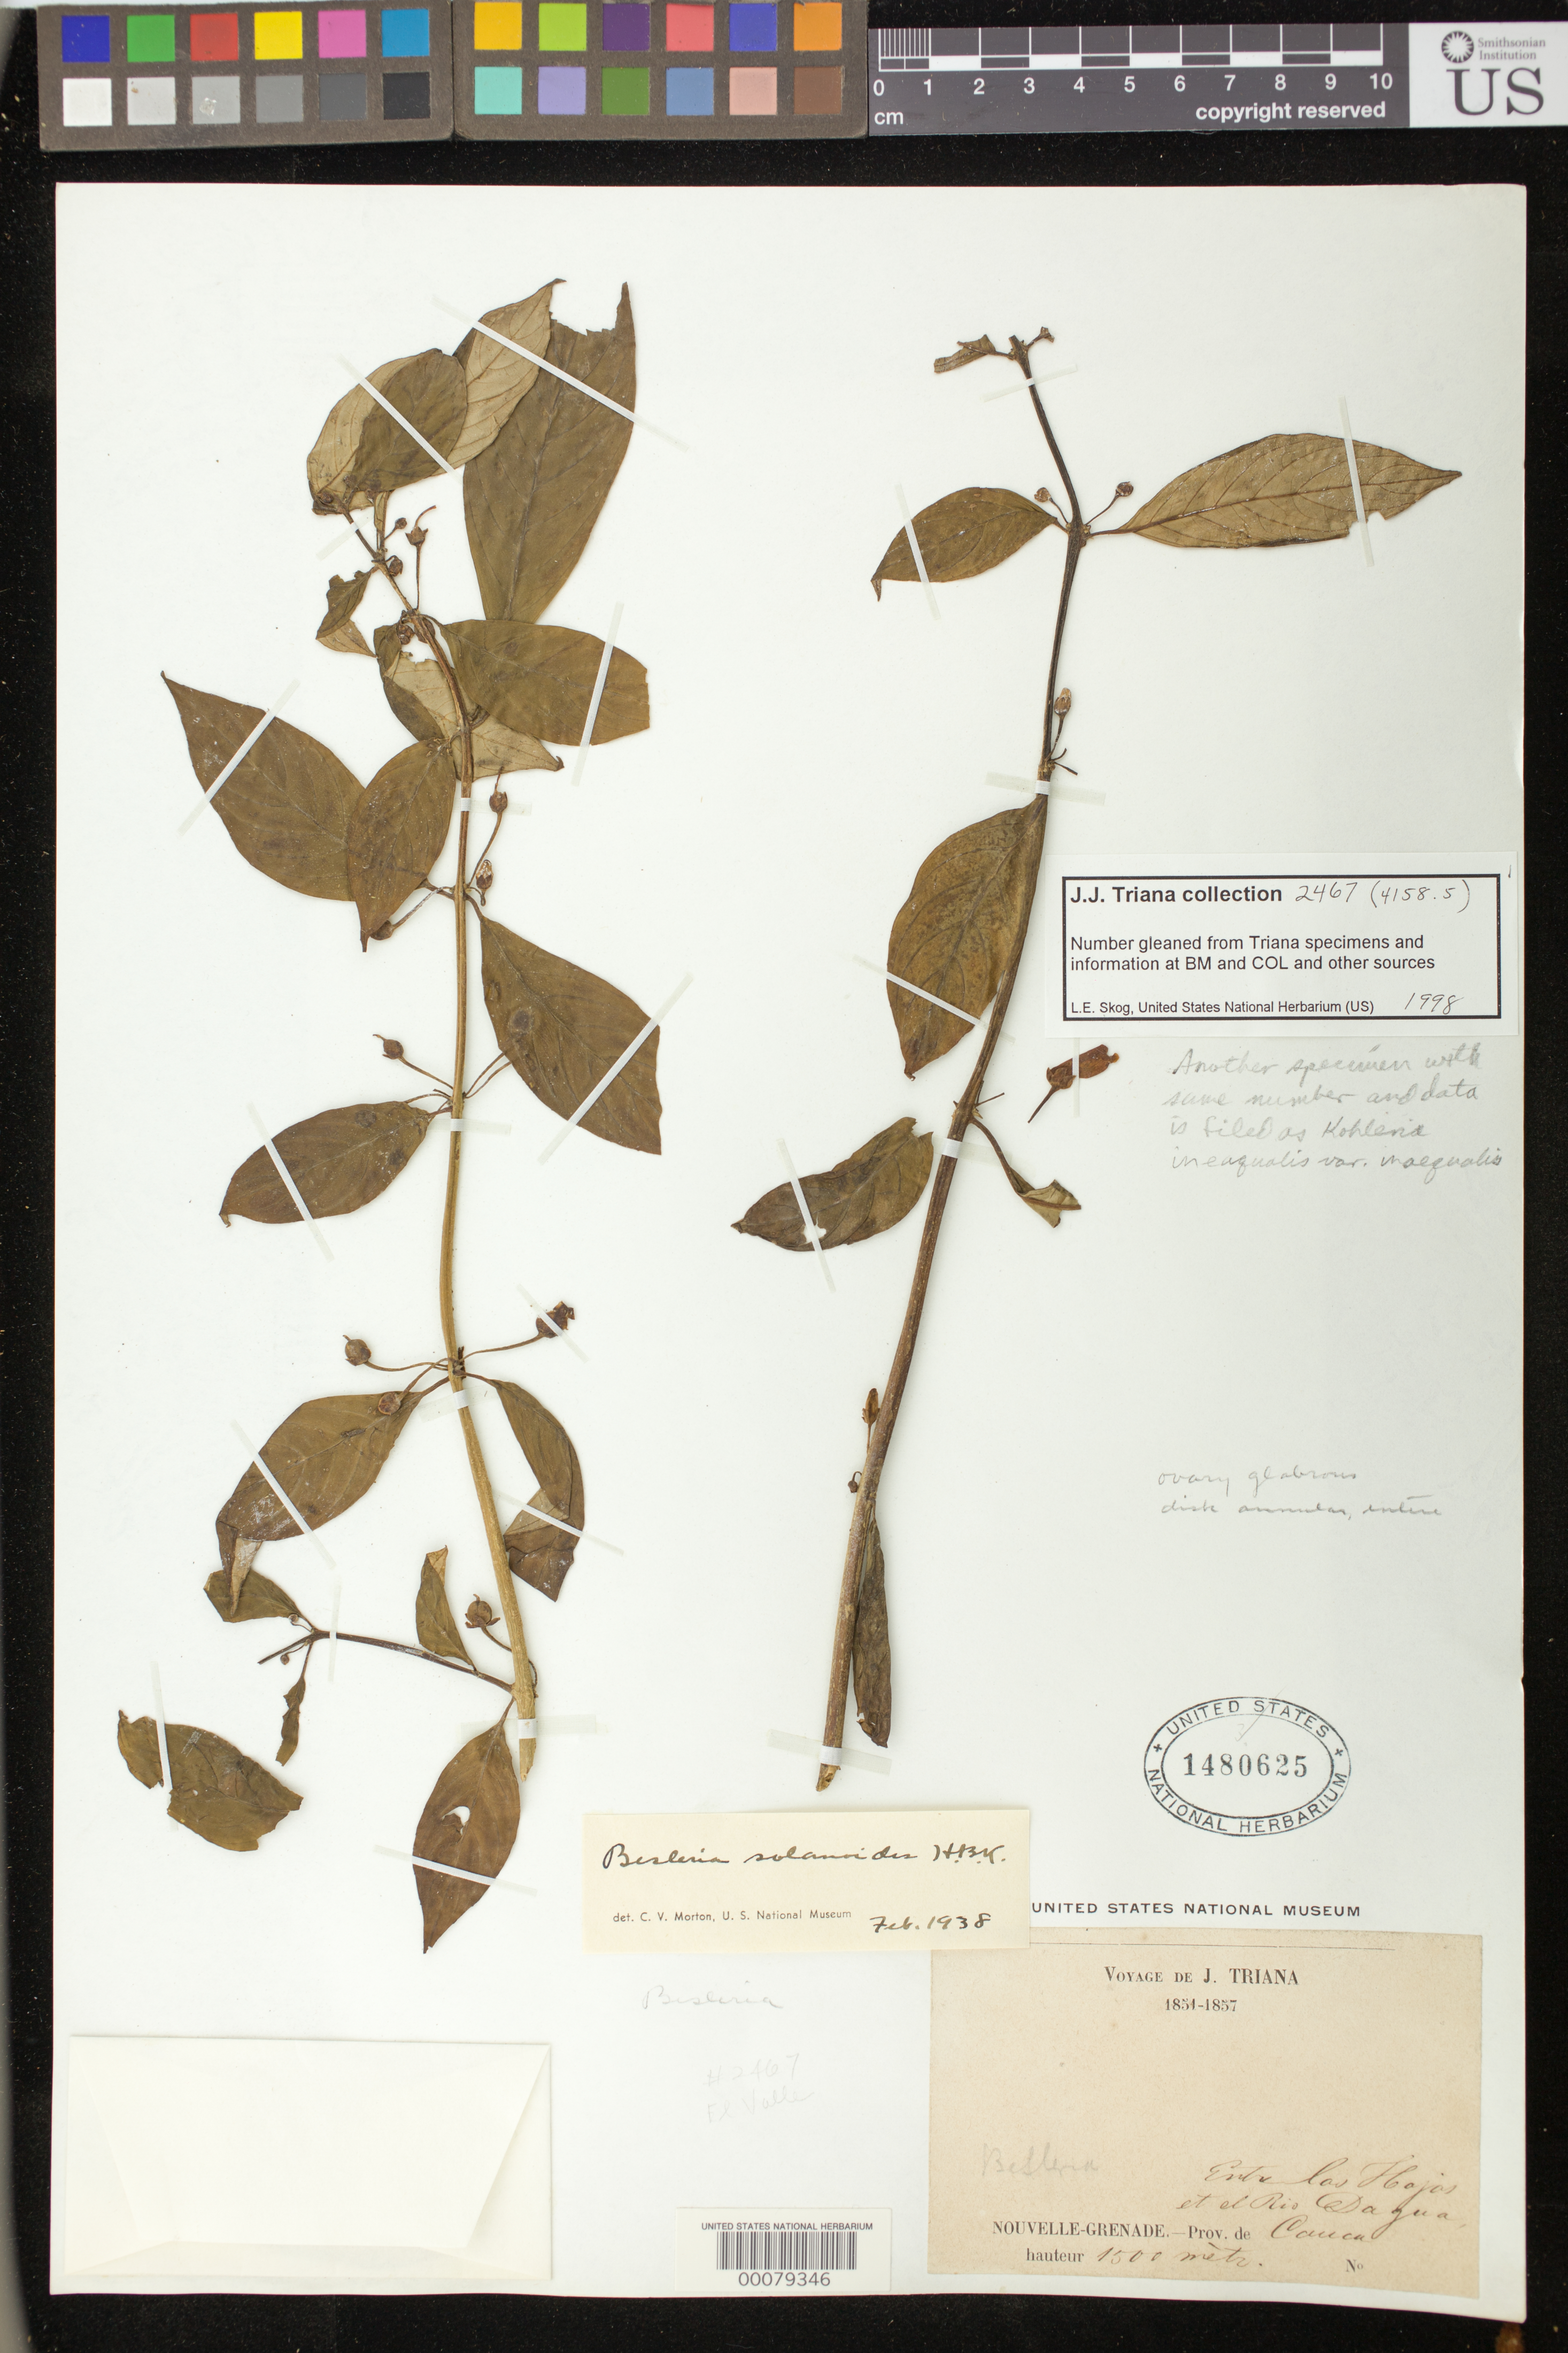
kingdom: Plantae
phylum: Tracheophyta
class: Magnoliopsida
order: Lamiales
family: Gesneriaceae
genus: Besleria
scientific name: Besleria solanoides var. solanoides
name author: Kunth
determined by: Skog, Laurence E.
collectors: J. J. Triana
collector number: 2467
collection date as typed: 1851-57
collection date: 1851/1857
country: Colombia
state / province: Valle del Cauca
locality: Nouvelle-Grenada, Prov. de Cauca; entre los Hojas et el Rio Dagua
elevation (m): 1500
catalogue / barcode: US 1480625